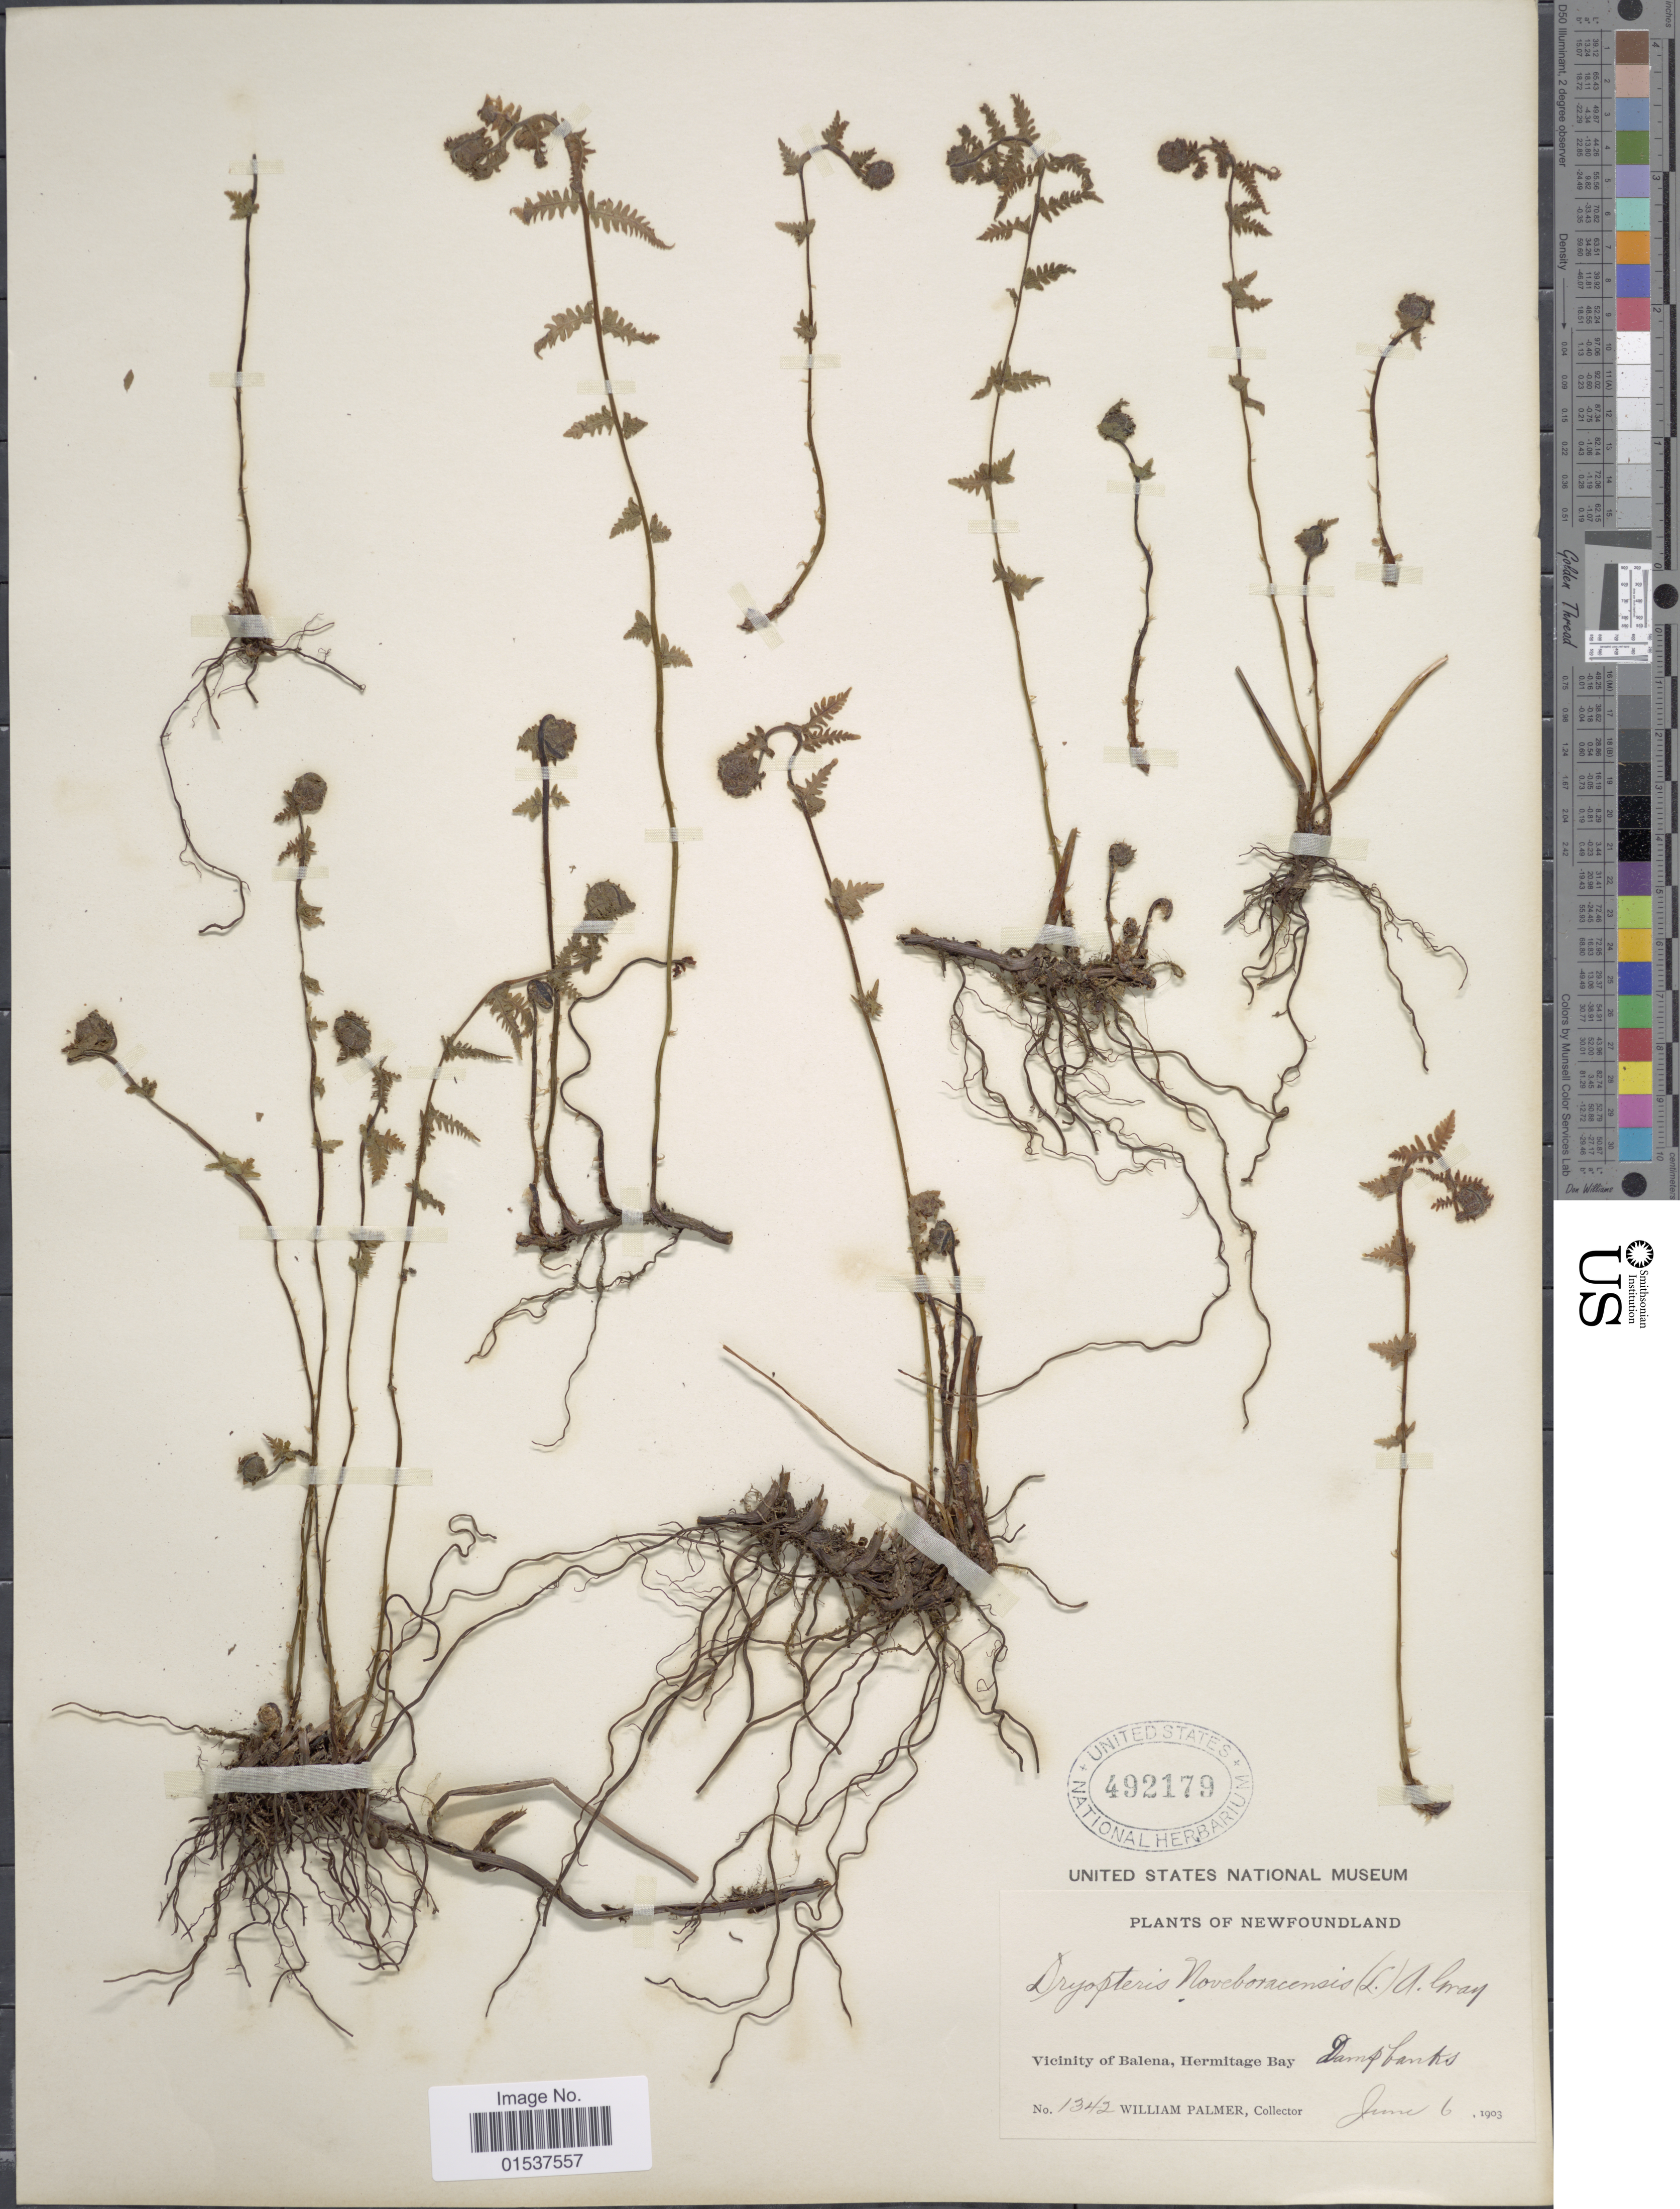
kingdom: Plantae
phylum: Tracheophyta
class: Polypodiopsida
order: Polypodiales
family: Thelypteridaceae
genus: Parathelypteris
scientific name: Parathelypteris noveboracensis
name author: (L.) Ching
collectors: W. Palmer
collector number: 1342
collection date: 1903-06-06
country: Canada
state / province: Newfoundland and Labrador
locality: Vicinity of Balena, Hermitage Bay.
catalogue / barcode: US 492179